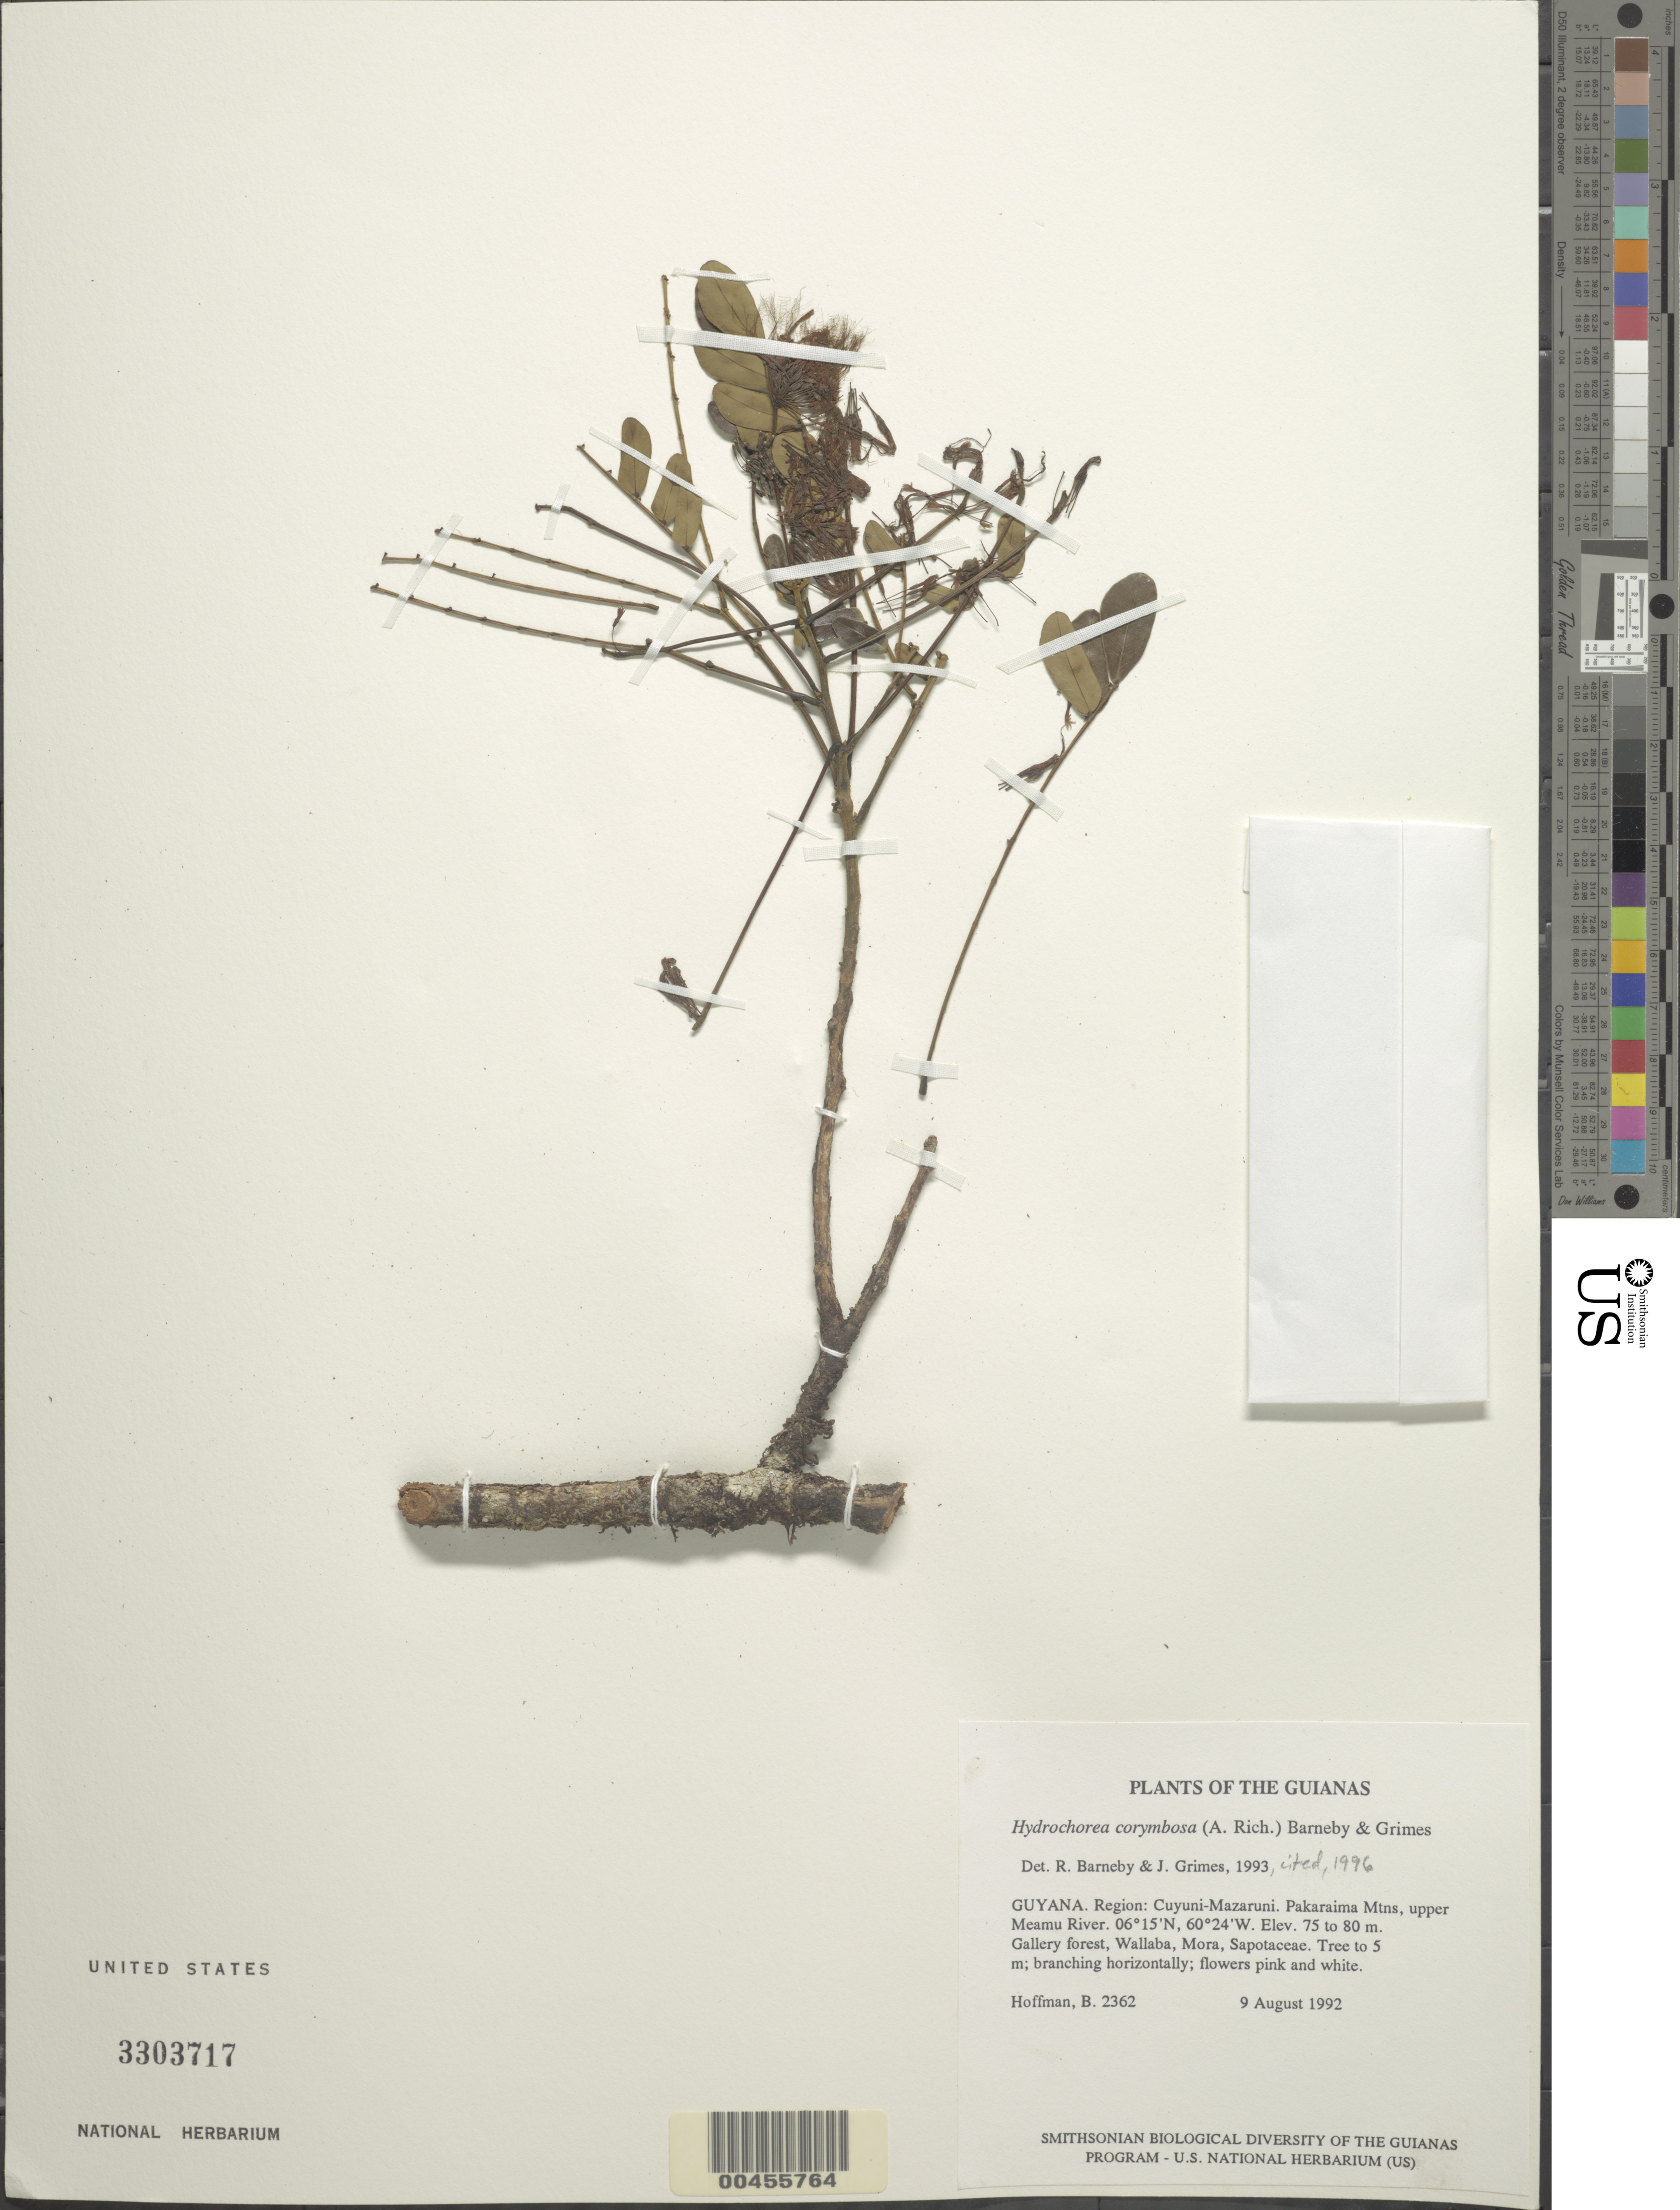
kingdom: Plantae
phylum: Tracheophyta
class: Magnoliopsida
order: Fabales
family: Fabaceae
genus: Hydrochorea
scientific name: Hydrochorea corymbosa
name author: (Rich.) Barneby & J.W. Grimes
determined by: Barneby, R. C.; Grimes, J. W.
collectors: B. Hoffman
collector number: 2362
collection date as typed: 9 August 1992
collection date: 1992-08-09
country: Guyana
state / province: Cuyuni-Mazaruni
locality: Pakaraima Mountains, upper Meamu River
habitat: Gallery forest, Wallaba, Mora, Sapotaceae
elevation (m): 75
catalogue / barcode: US 3303717